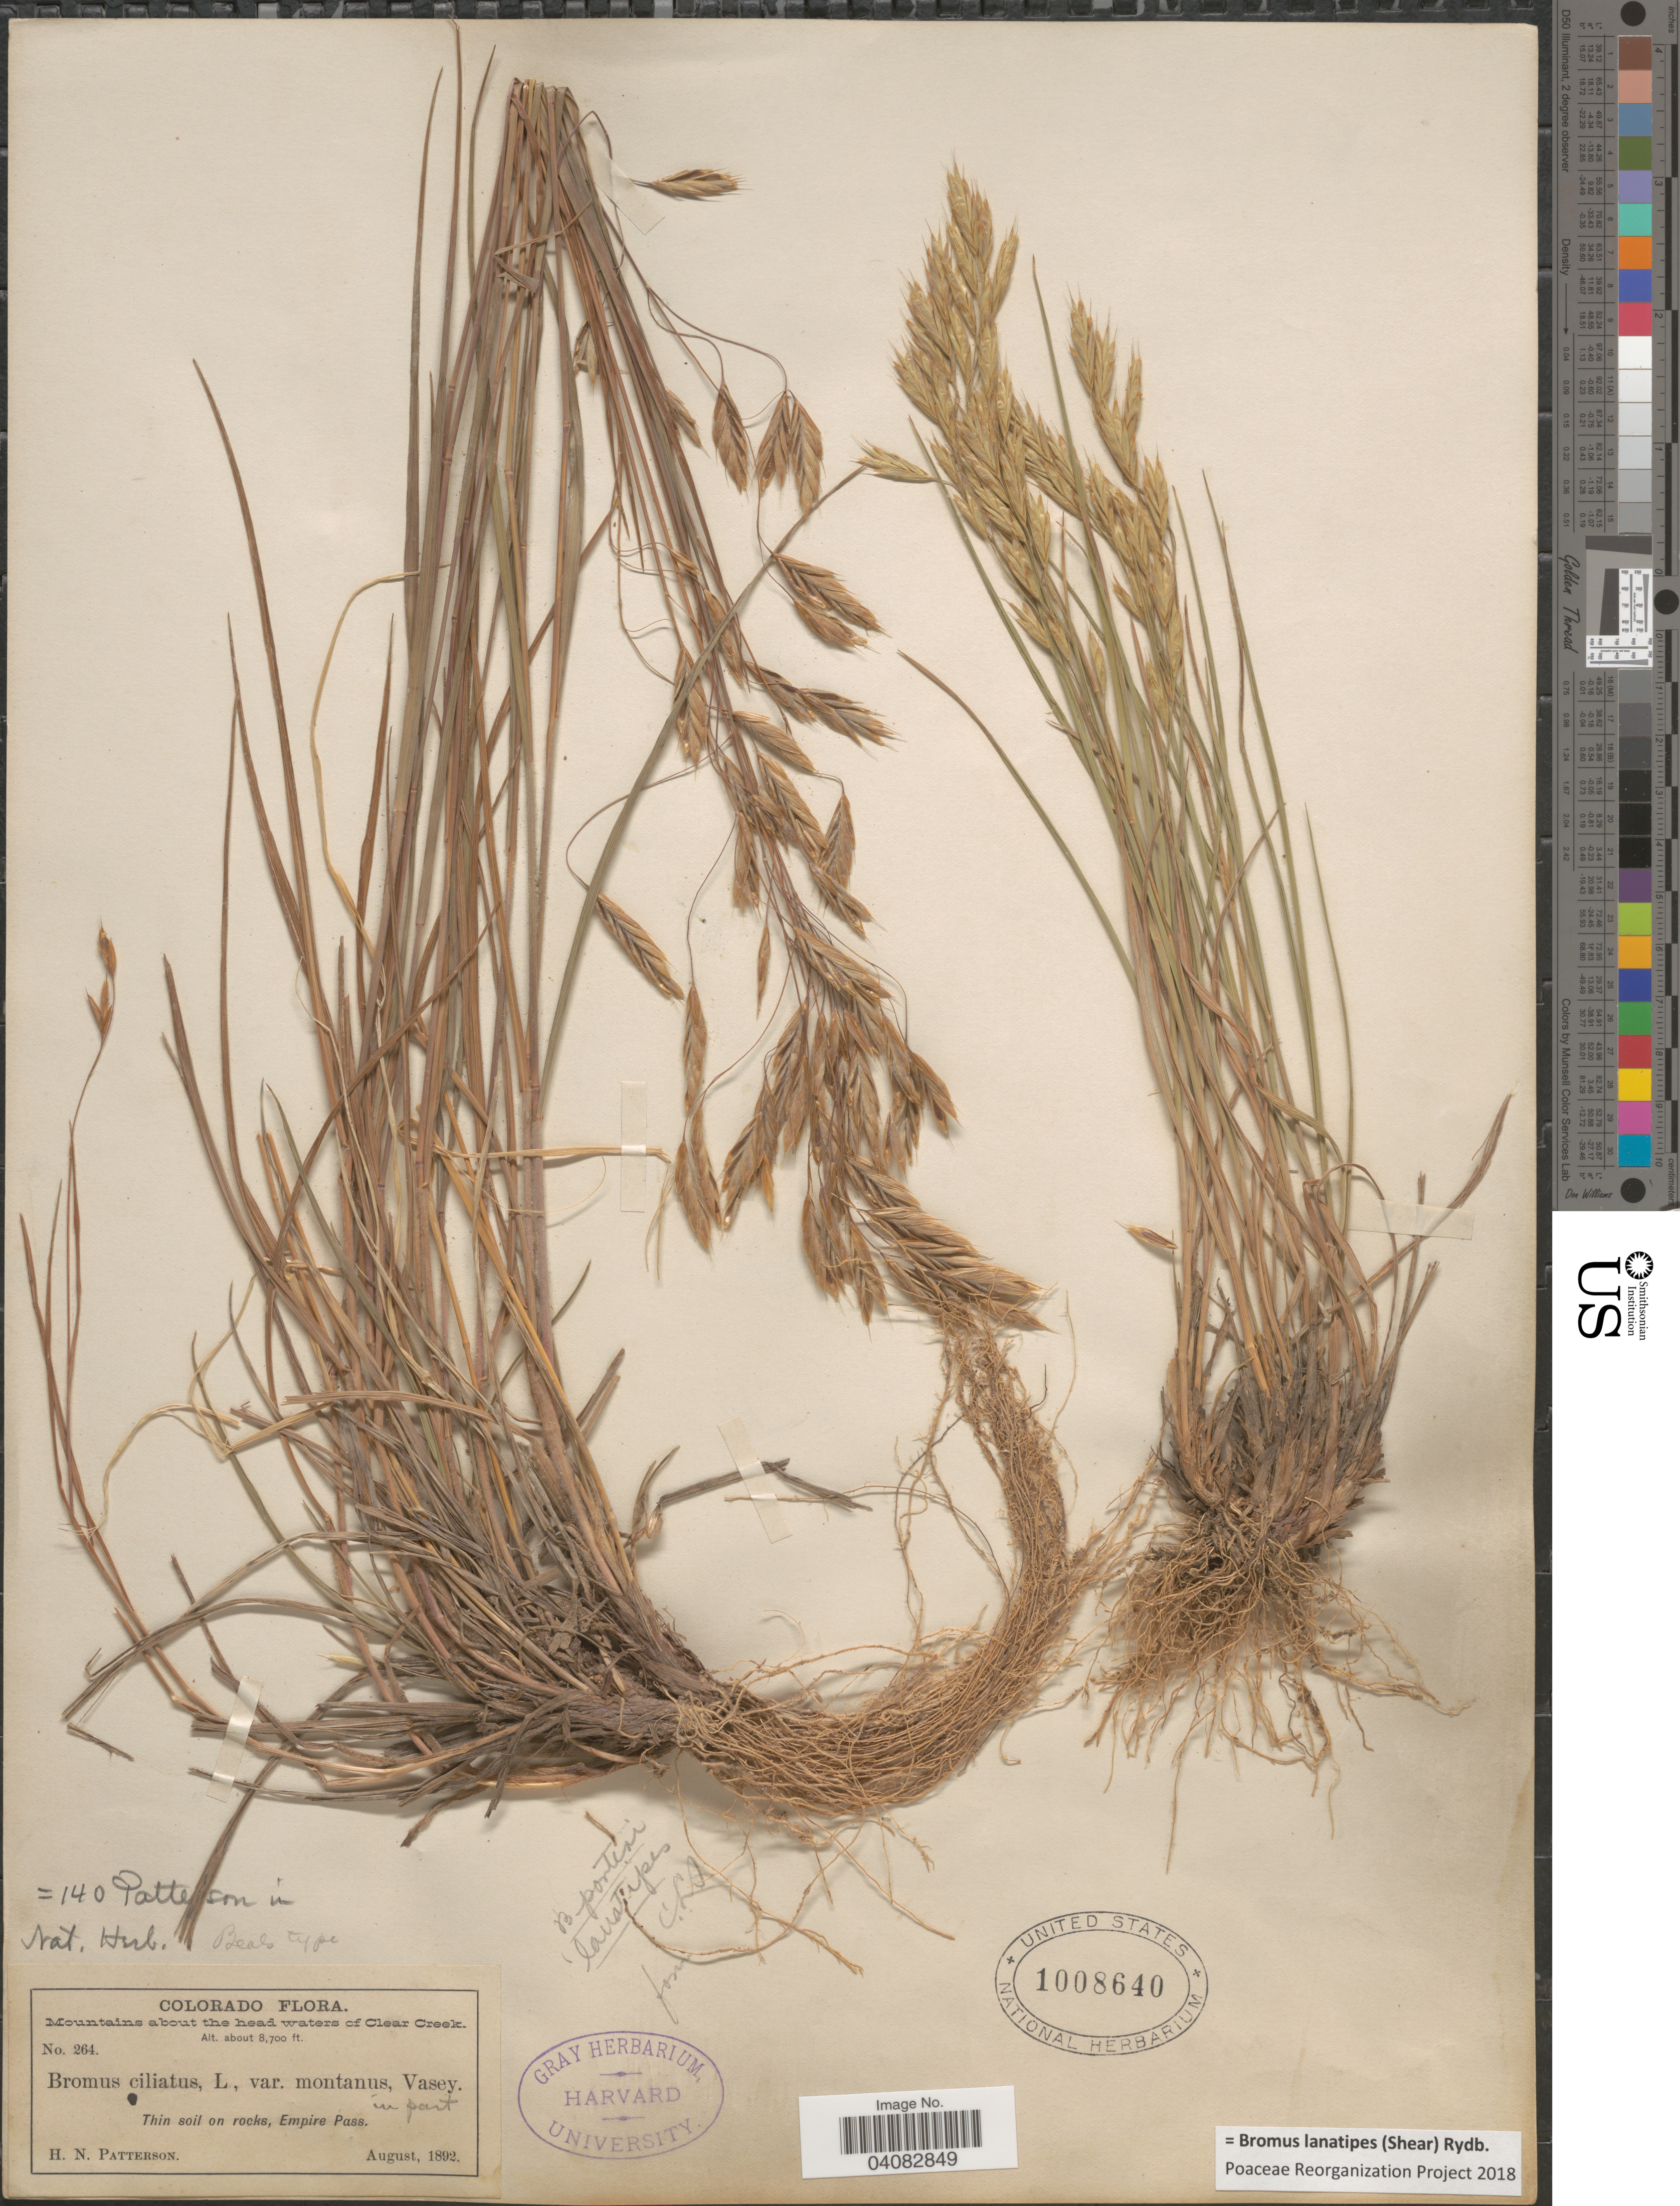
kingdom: Plantae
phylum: Tracheophyta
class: Liliopsida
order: Poales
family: Poaceae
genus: Bromus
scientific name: Bromus lanatipes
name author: (Shear) Rydb.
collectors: H. N. Patterson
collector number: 264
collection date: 1892-08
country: United States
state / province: Colorado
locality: Mountains about the head waters of Clear Creek. Thin soil on rocks, Empire Pass.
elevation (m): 2652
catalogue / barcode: US 1008640